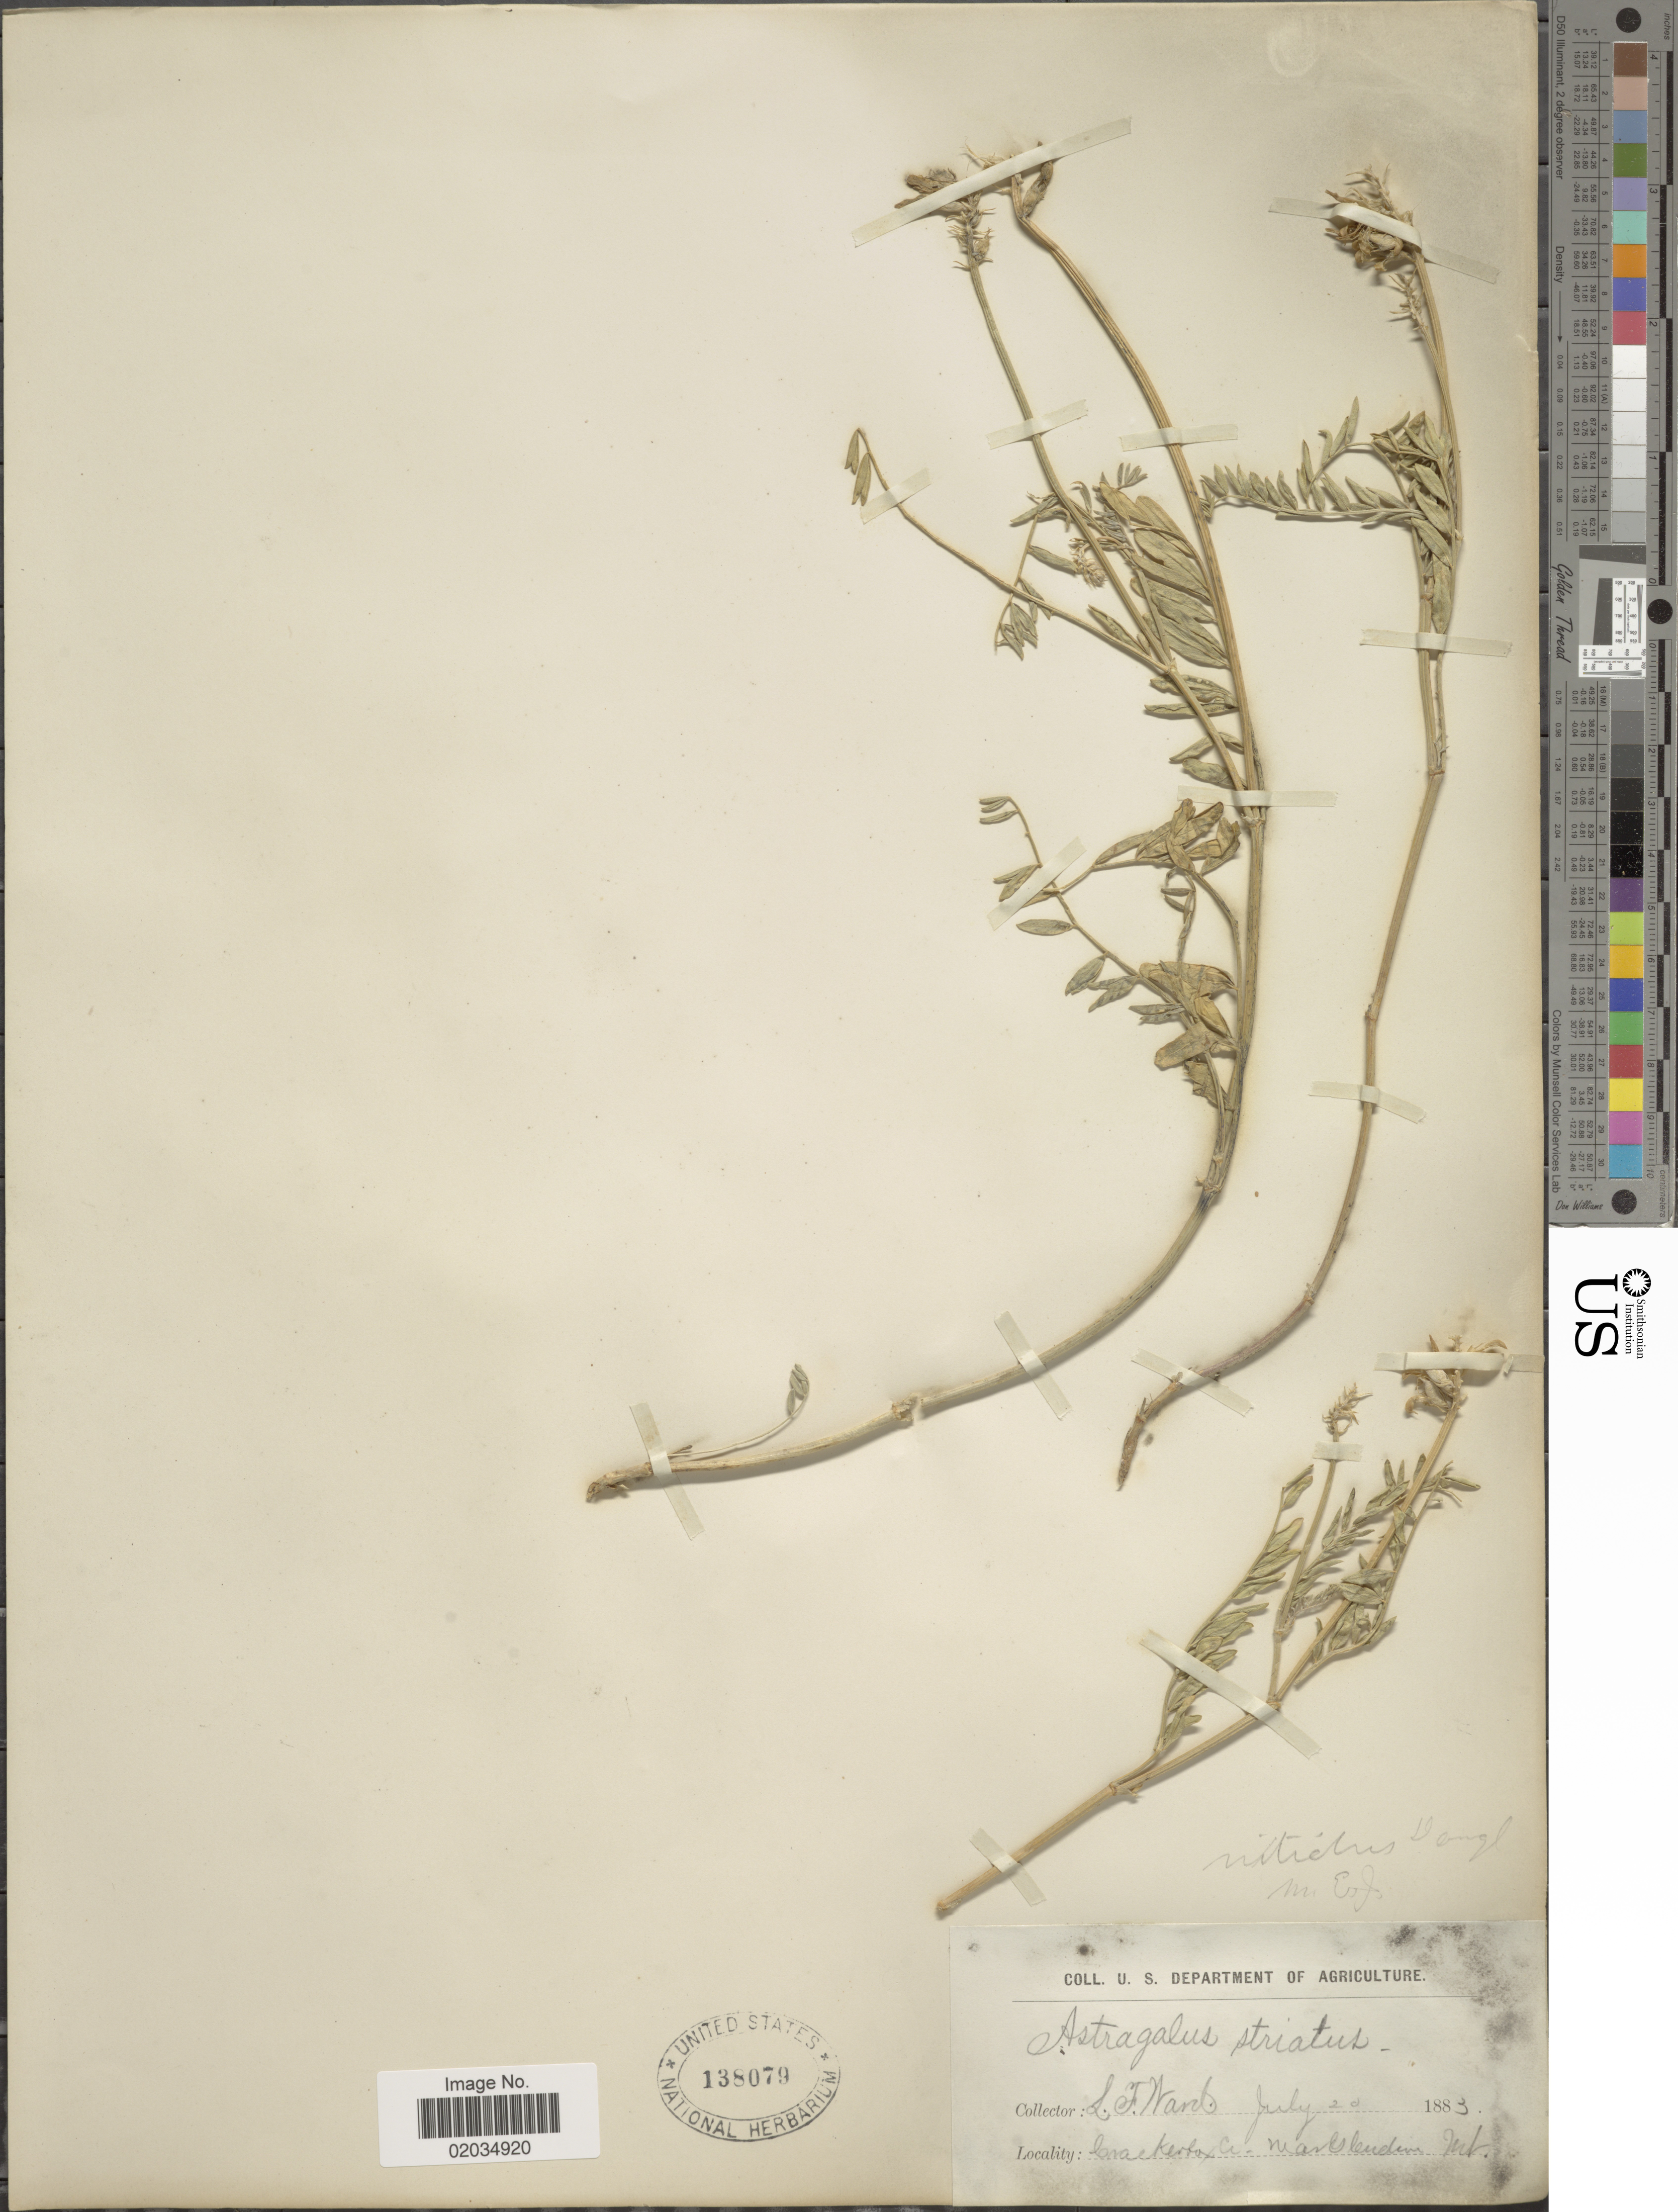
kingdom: Plantae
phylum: Tracheophyta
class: Magnoliopsida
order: Fabales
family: Fabaceae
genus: Astragalus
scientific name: Astragalus striatus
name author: Nutt.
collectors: L. Ward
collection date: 1883-07-20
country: United States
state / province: Montana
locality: Crackerbox Cr., near Glendive Mt.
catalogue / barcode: US 138079